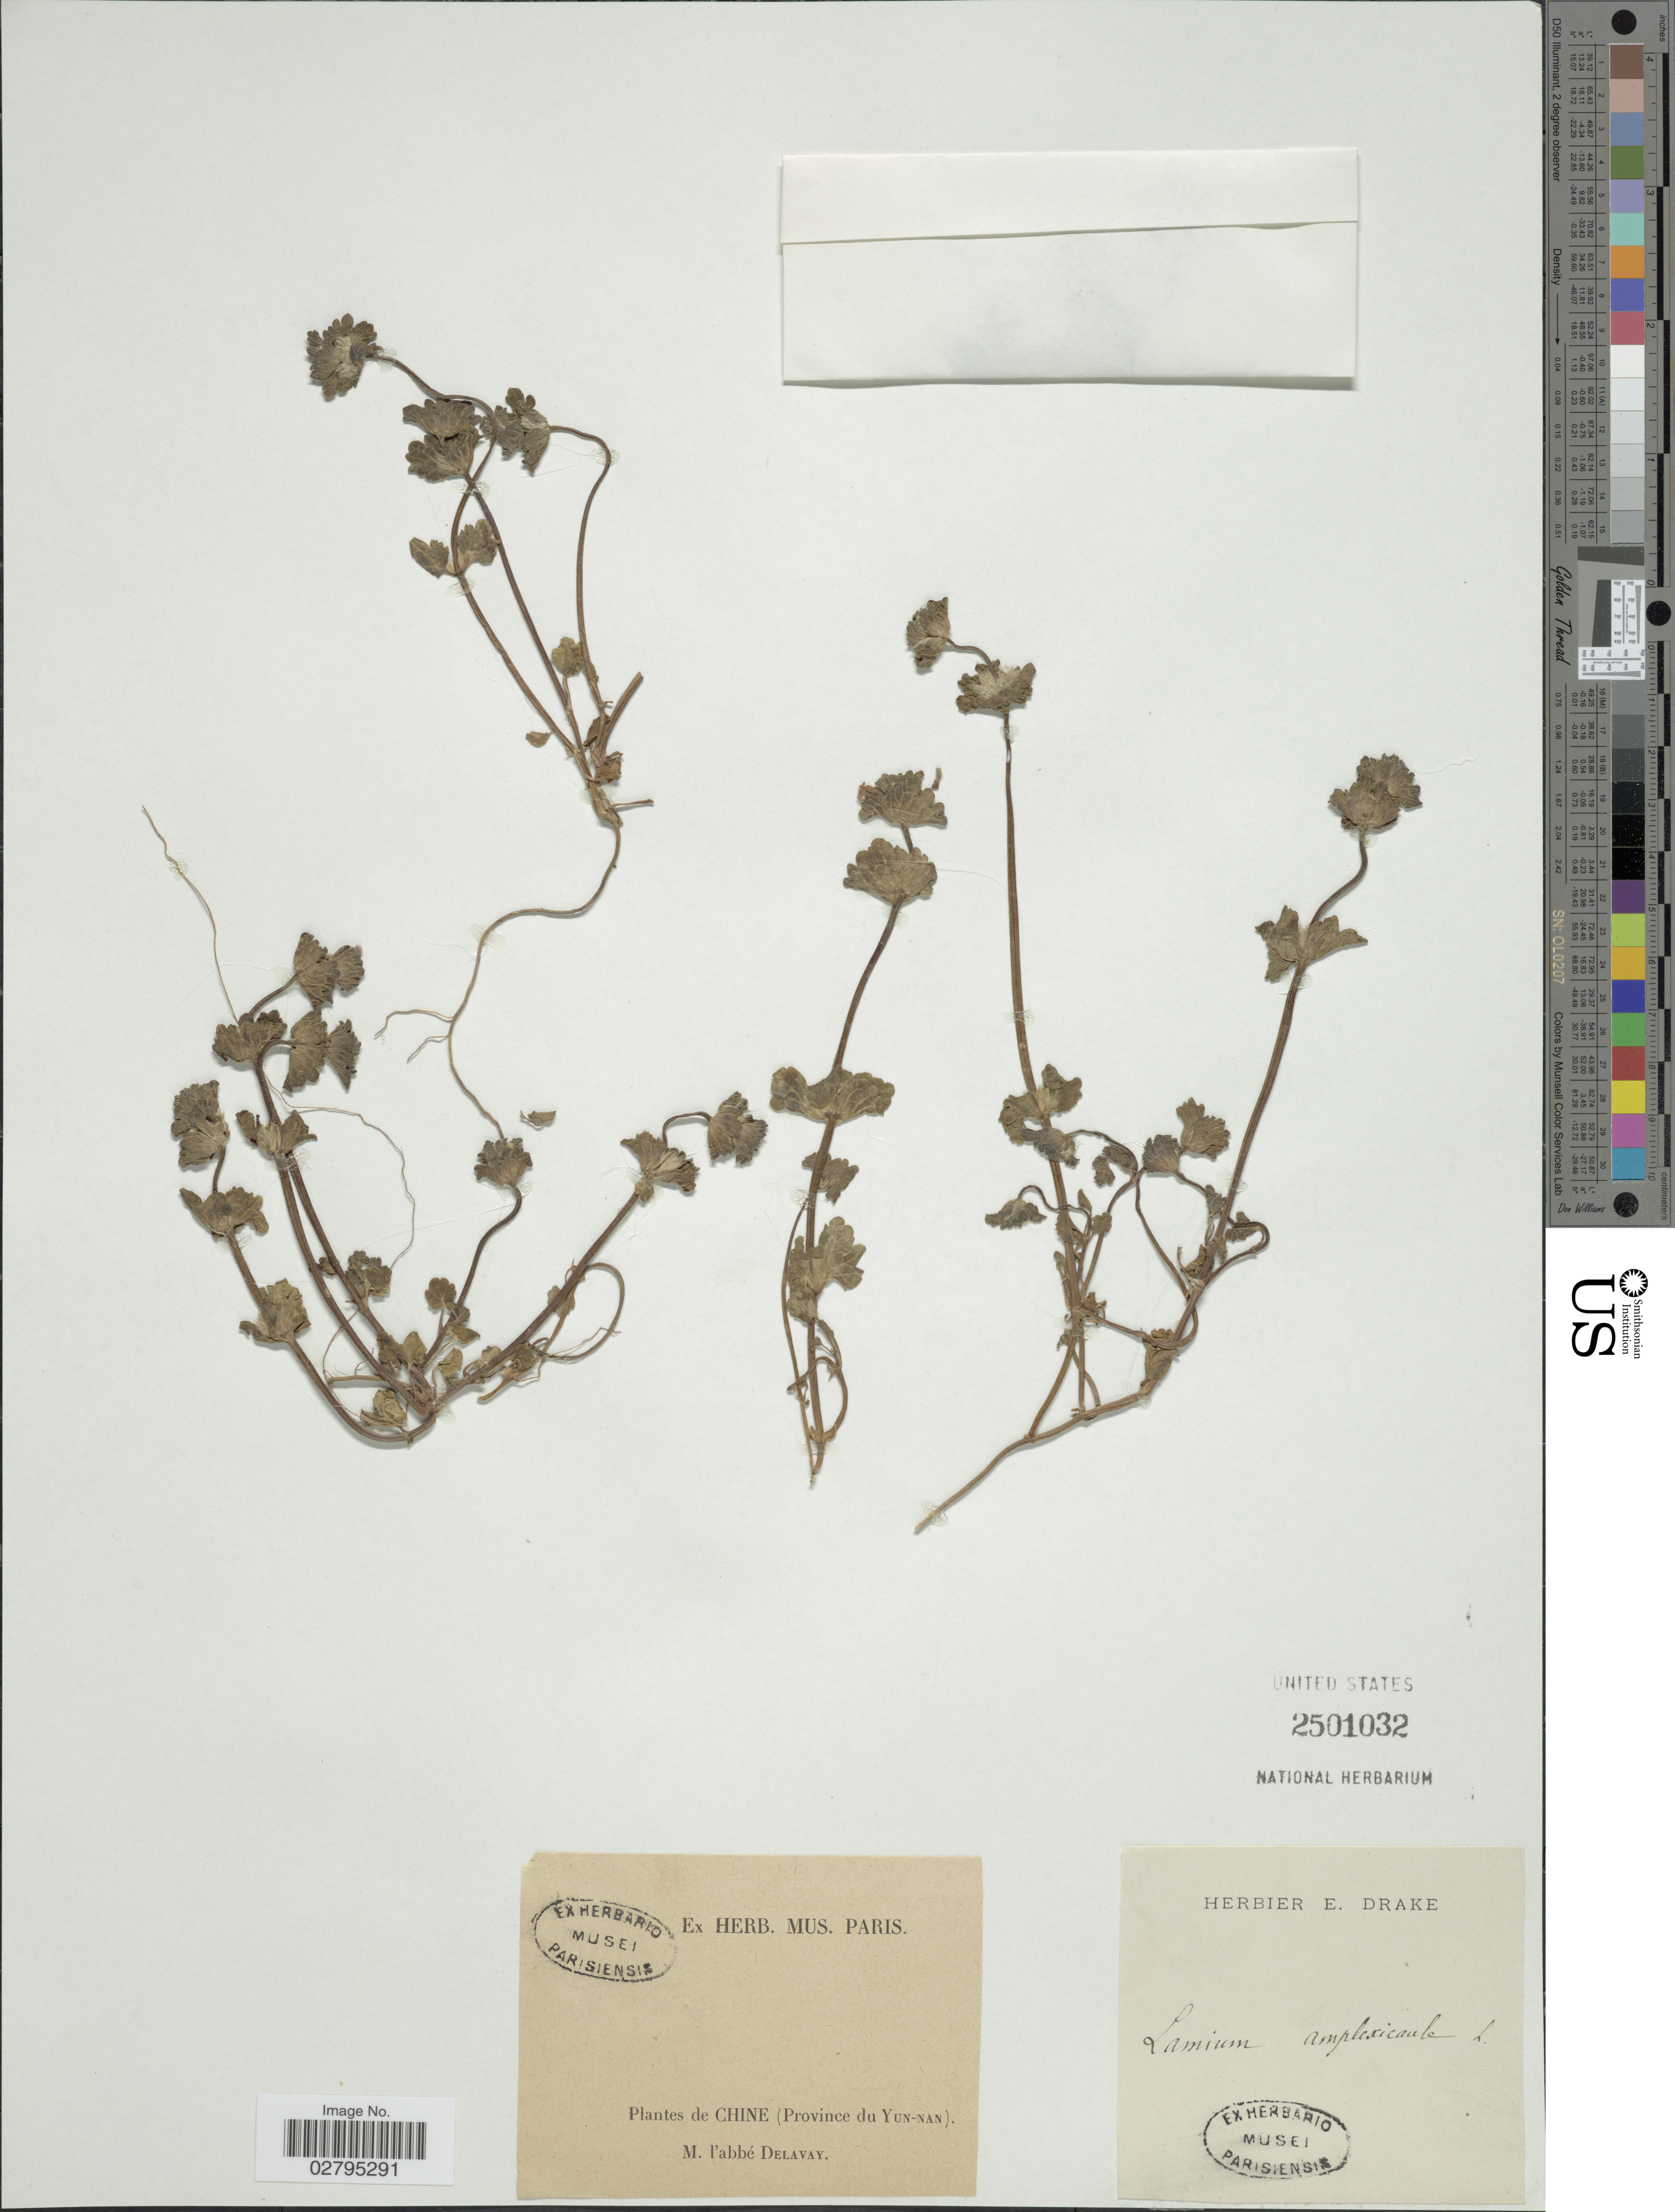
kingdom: Plantae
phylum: Tracheophyta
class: Magnoliopsida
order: Lamiales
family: Lamiaceae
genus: Lamium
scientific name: Lamium amplexicaule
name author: L.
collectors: P. Delavay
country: China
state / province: Yunnan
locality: Province du Yun-nan.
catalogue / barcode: US 2501032